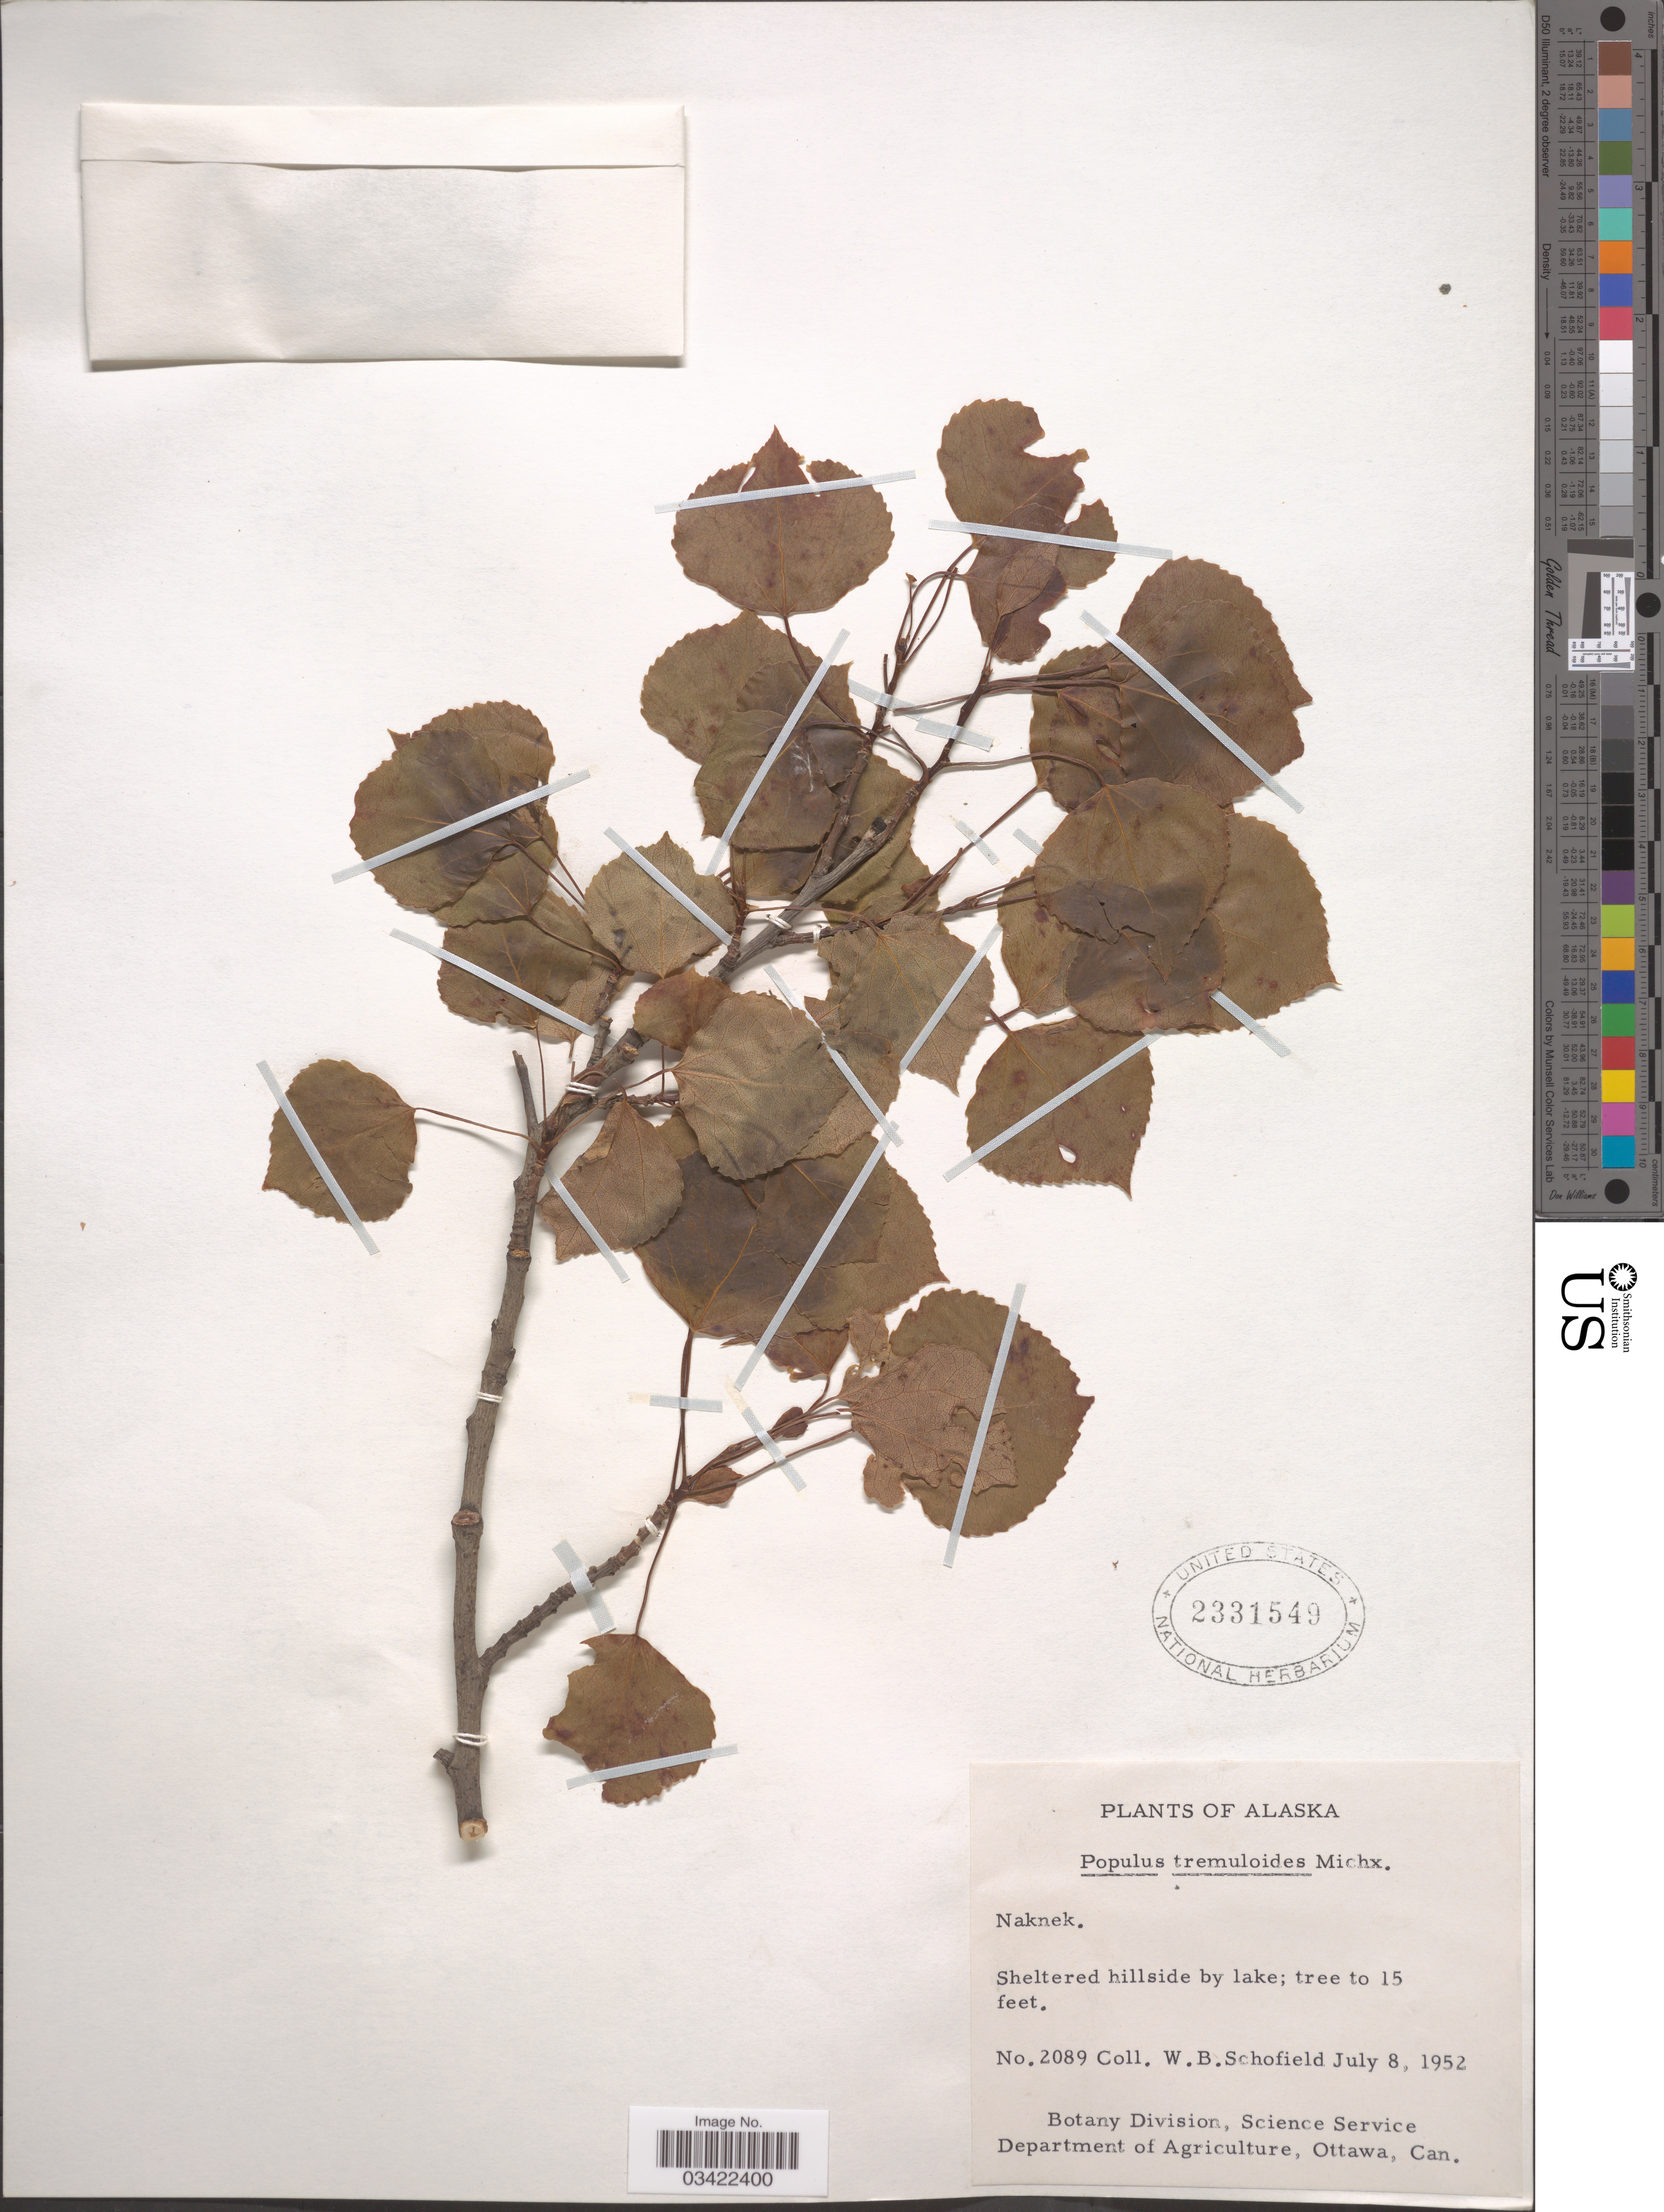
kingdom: Plantae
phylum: Tracheophyta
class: Magnoliopsida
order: Malpighiales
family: Salicaceae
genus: Populus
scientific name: Populus tremuloides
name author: Michx.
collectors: W. Schofield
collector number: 2089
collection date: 1952-07-08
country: United States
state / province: Alaska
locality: Naknek.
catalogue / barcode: US 2331549